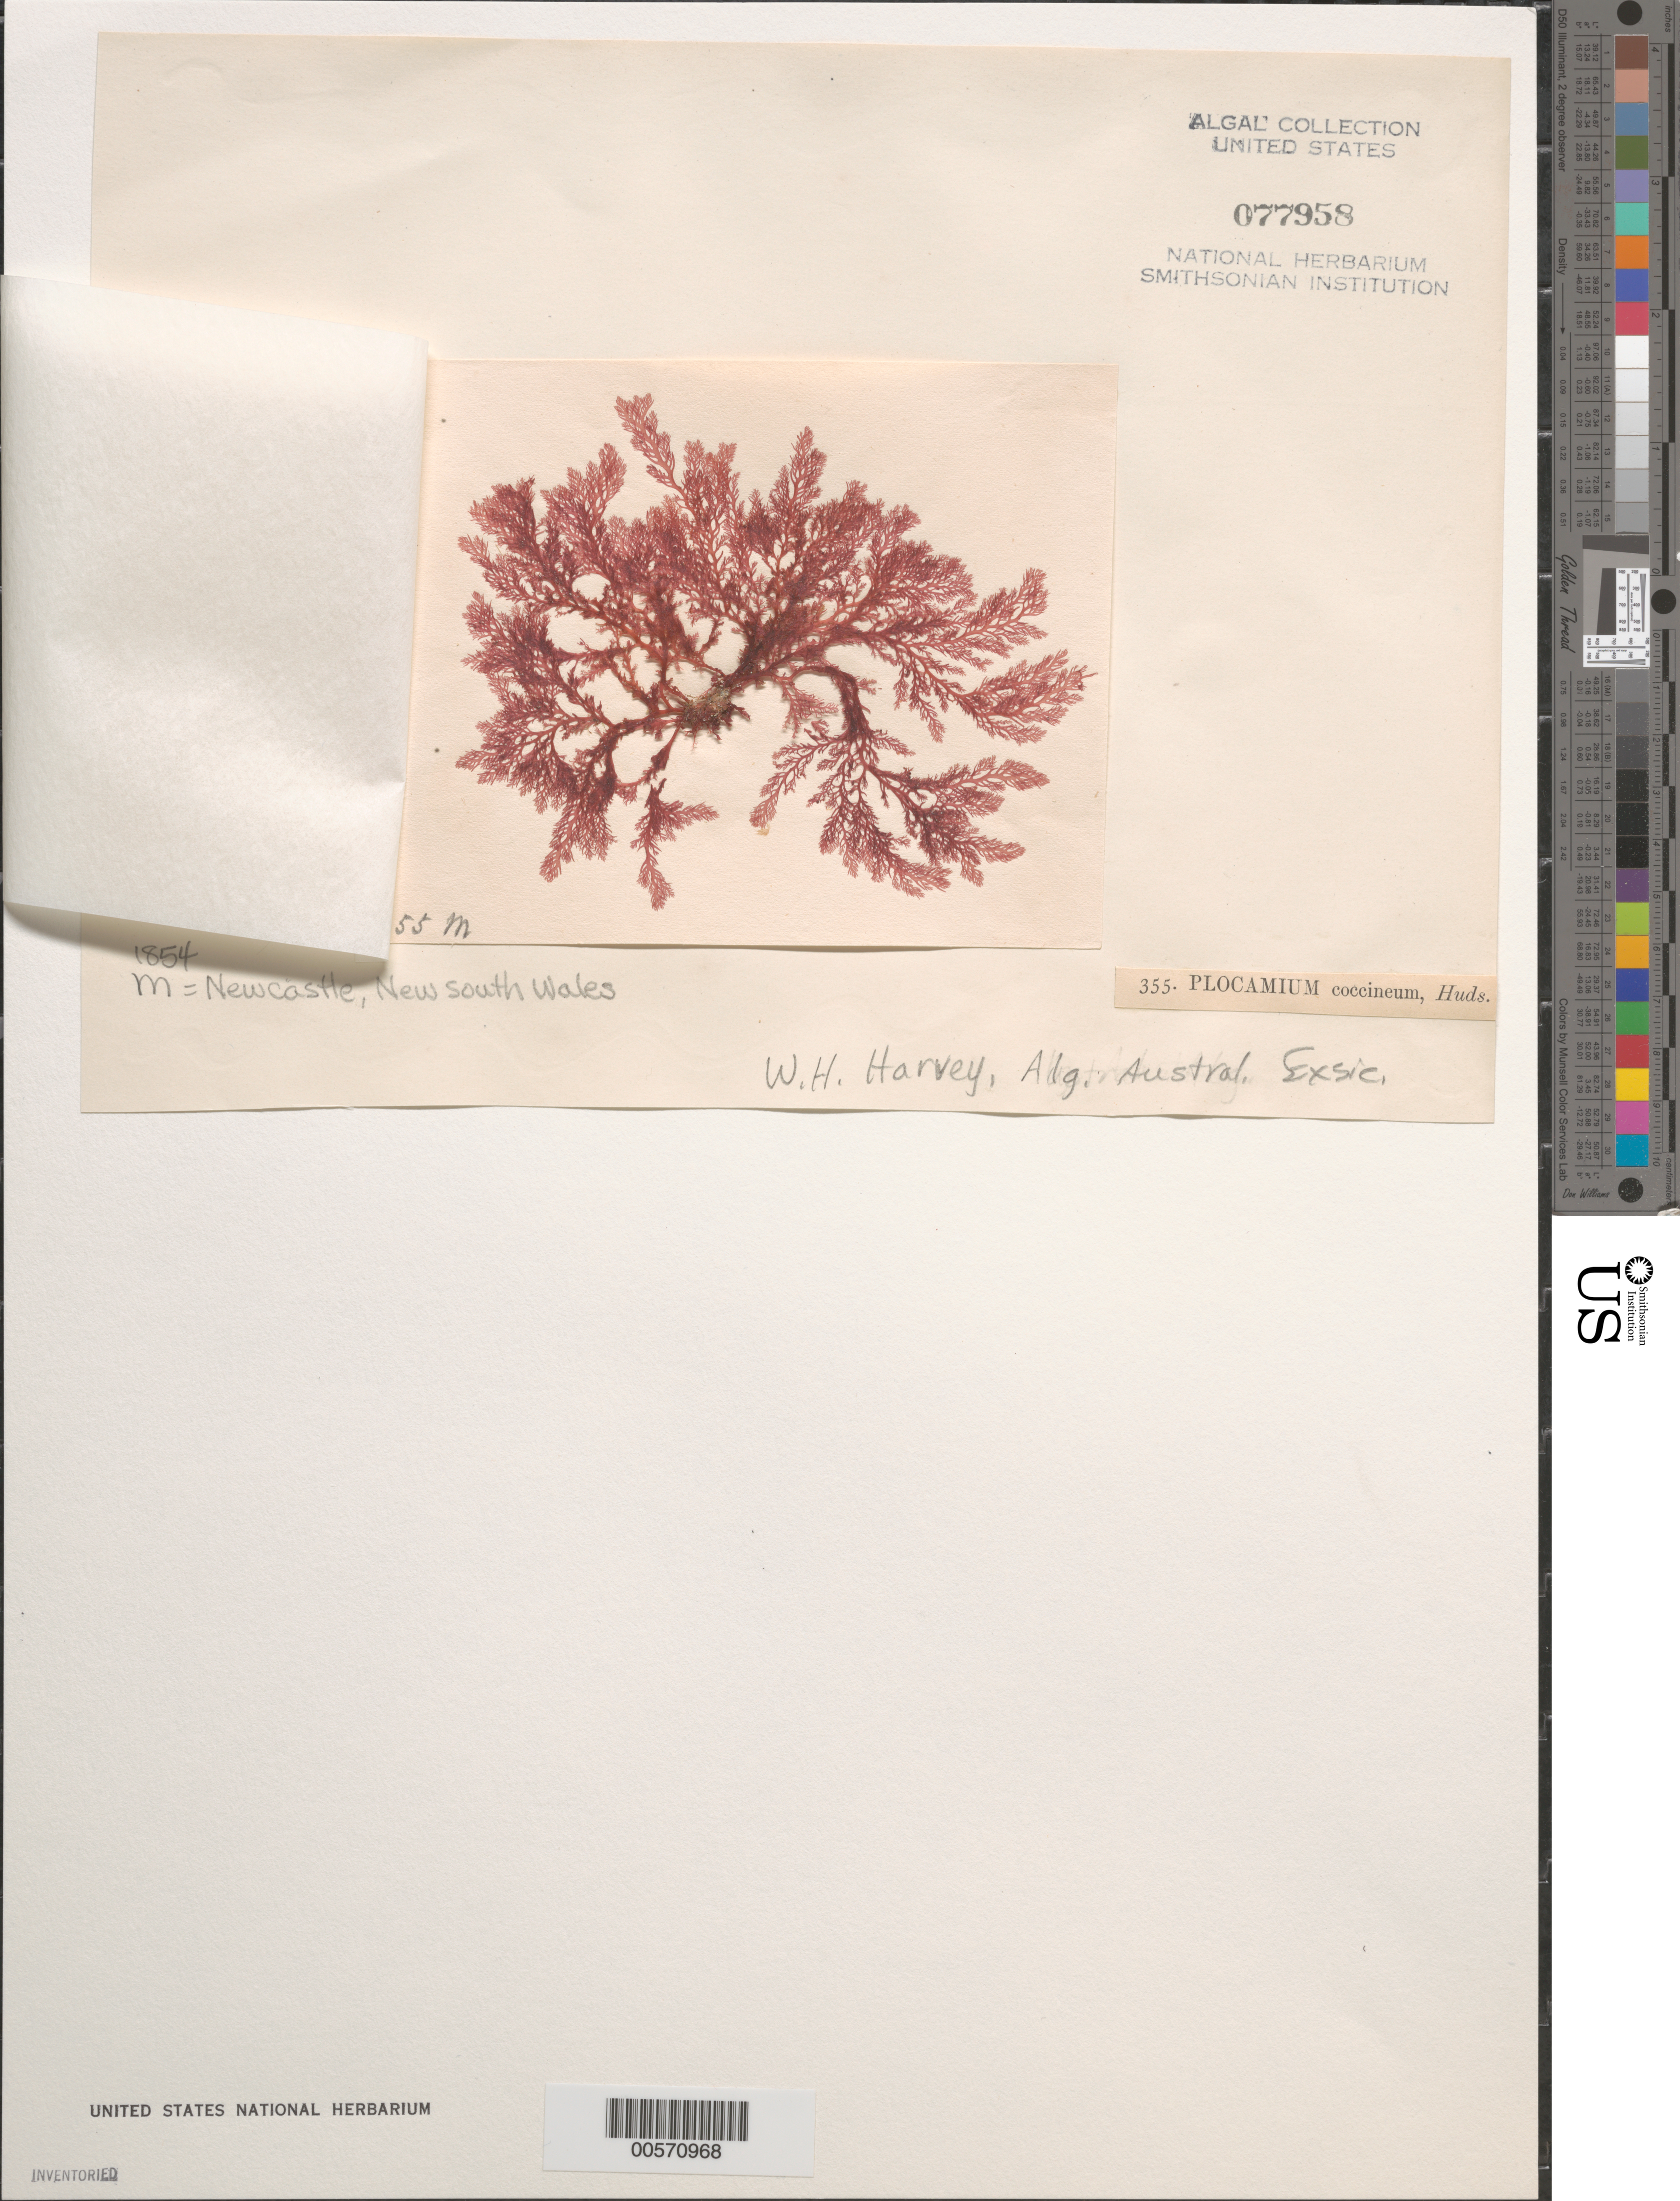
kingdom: Plantae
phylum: Rhodophyta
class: Florideophyceae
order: Plocamiales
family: Plocamiaceae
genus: Plocamium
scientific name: Plocamium cartilagineum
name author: (L.) P.S. Dixon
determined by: Dixon, P. S.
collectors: W. Harvey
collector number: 355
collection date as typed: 1854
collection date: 1854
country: Australia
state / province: New South Wales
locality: Newcastle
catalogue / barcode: US 77958